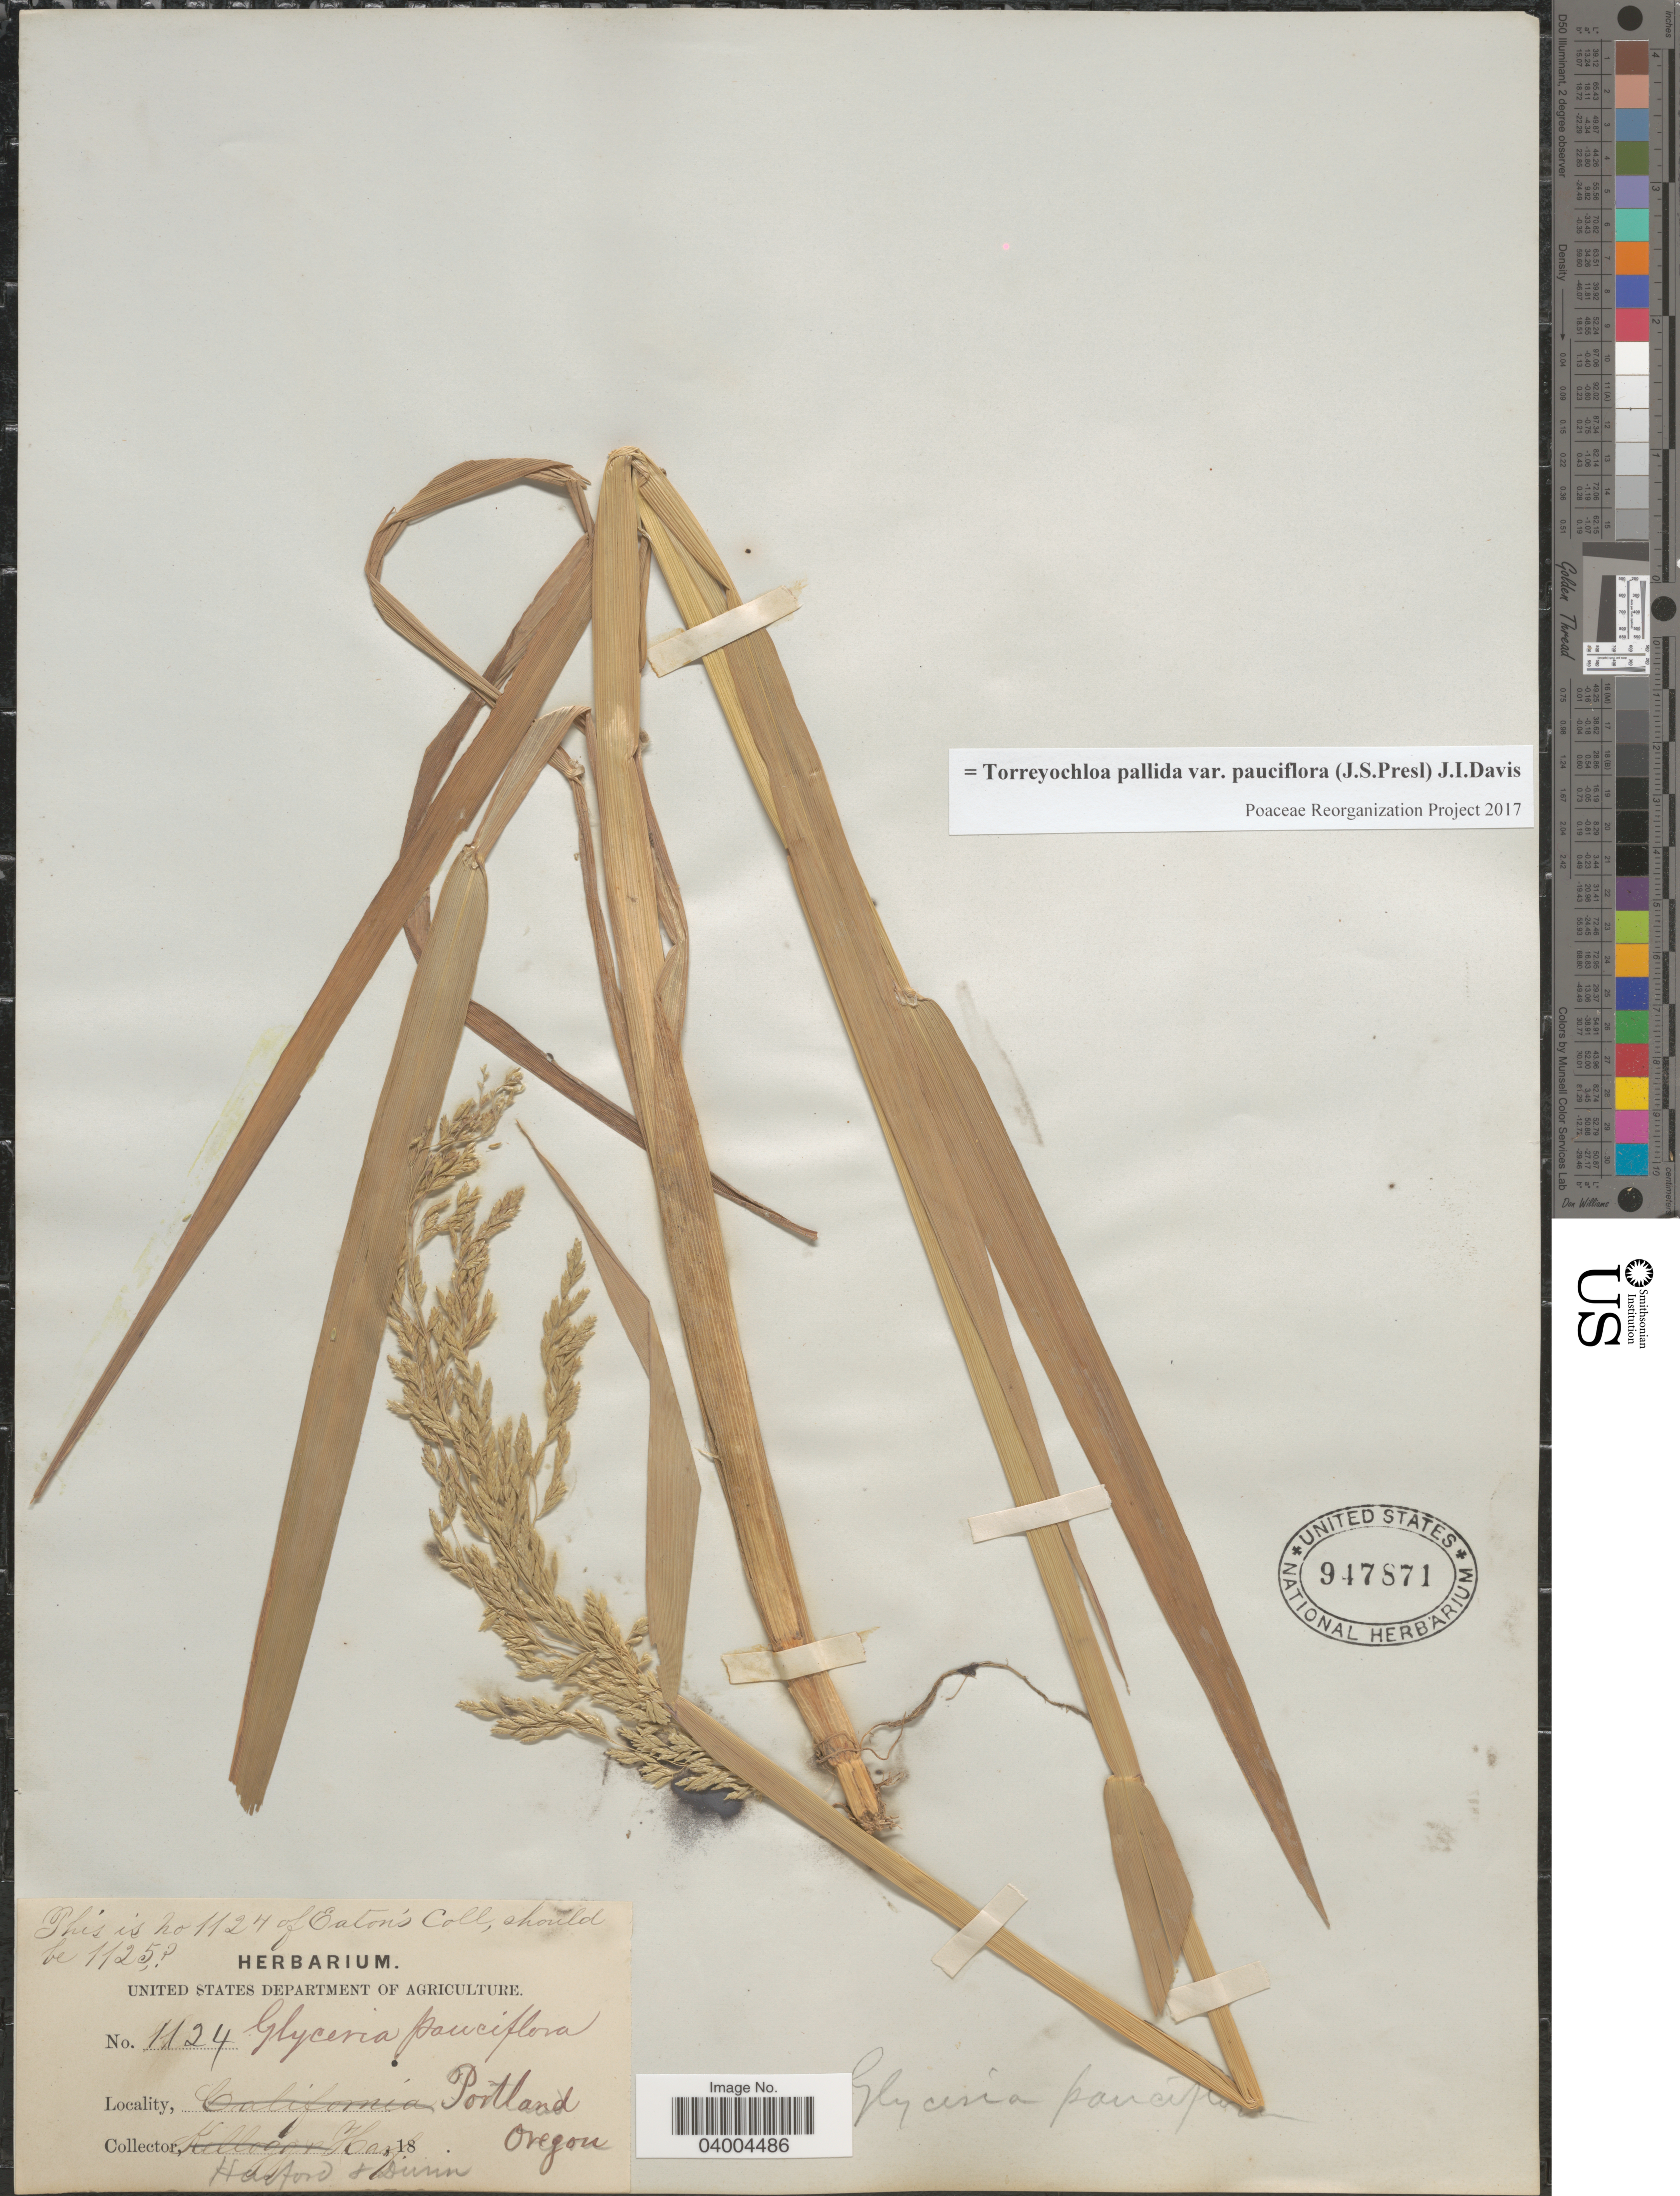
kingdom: Plantae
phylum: Tracheophyta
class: Liliopsida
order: Poales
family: Poaceae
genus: Torreyochloa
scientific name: Torreyochloa pallida var. pauciflora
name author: (J. Presl) J.I. Davis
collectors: Harford & -- Dunn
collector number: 1124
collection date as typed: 18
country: United States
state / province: Oregon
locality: Portland.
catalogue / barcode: US 947871